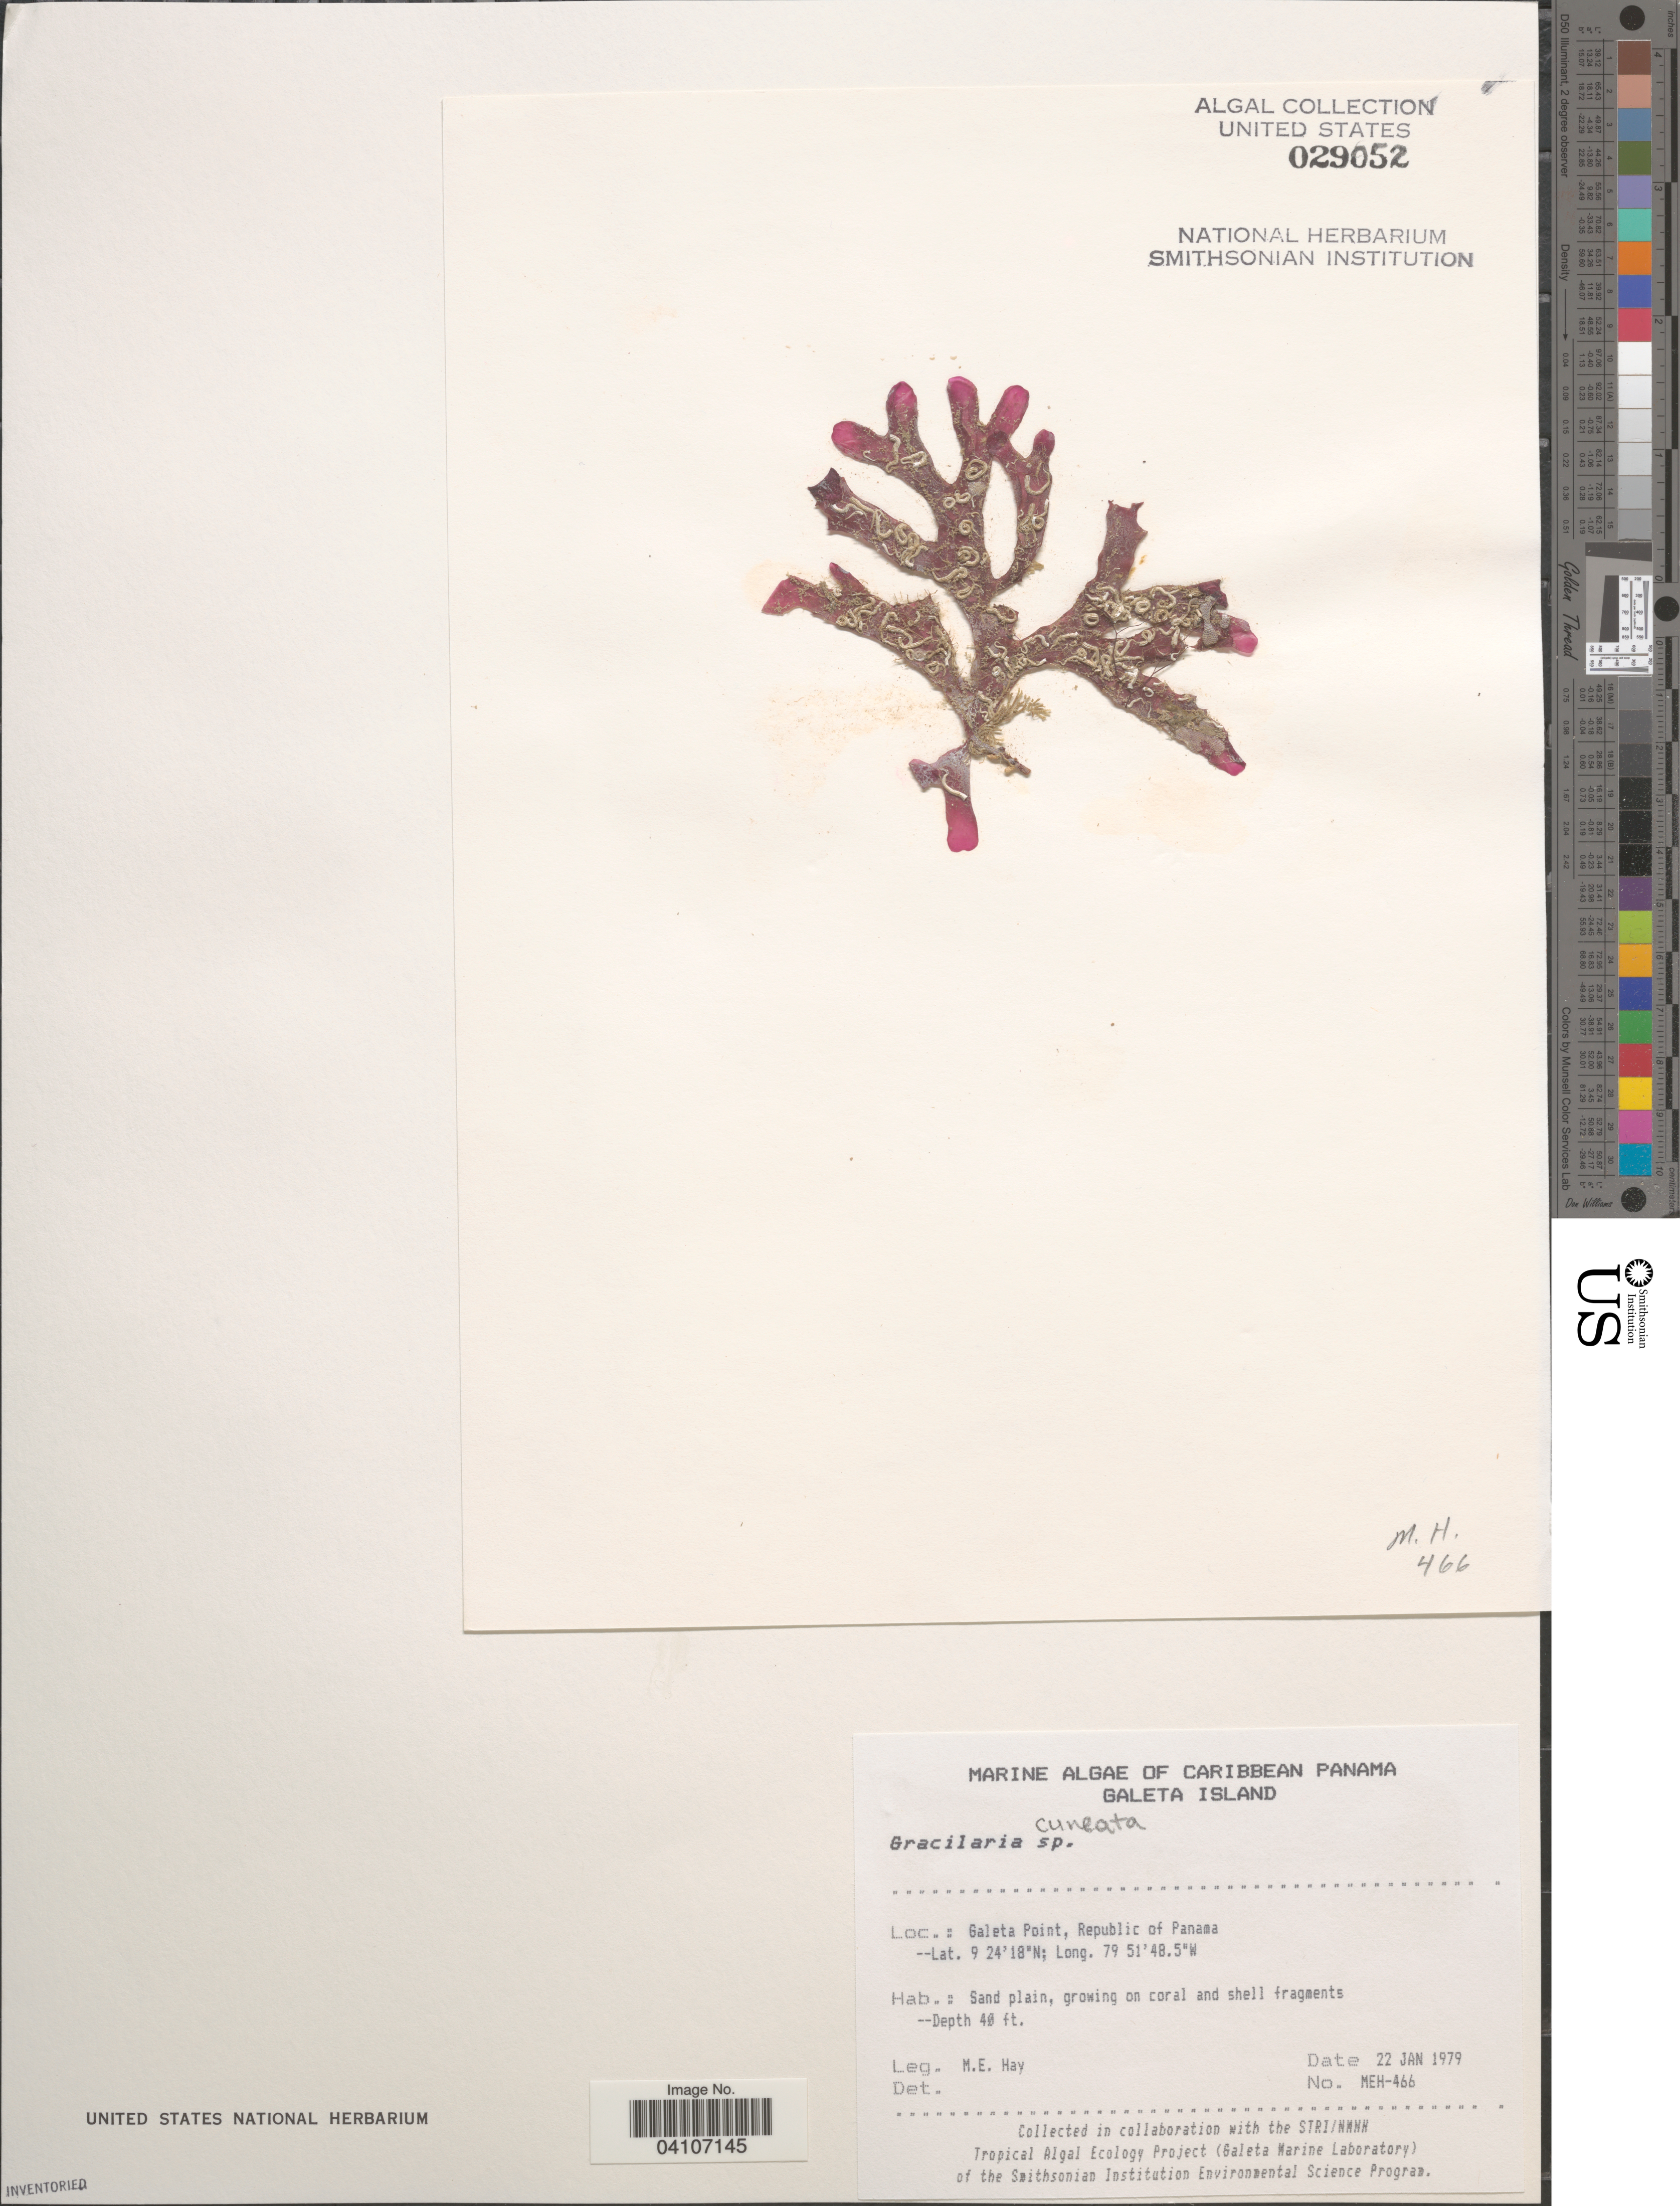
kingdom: Plantae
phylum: Rhodophyta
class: Florideophyceae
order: Gracilariales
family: Gracilariaceae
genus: Gracilaria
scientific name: Gracilaria cuneata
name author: Aresch.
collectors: M. E. Hay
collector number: MEH-466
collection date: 1979-01-22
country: Panama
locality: Caribbean Panama. Galeta Island. Galeta Point, Republic of Panama.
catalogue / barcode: US 29052